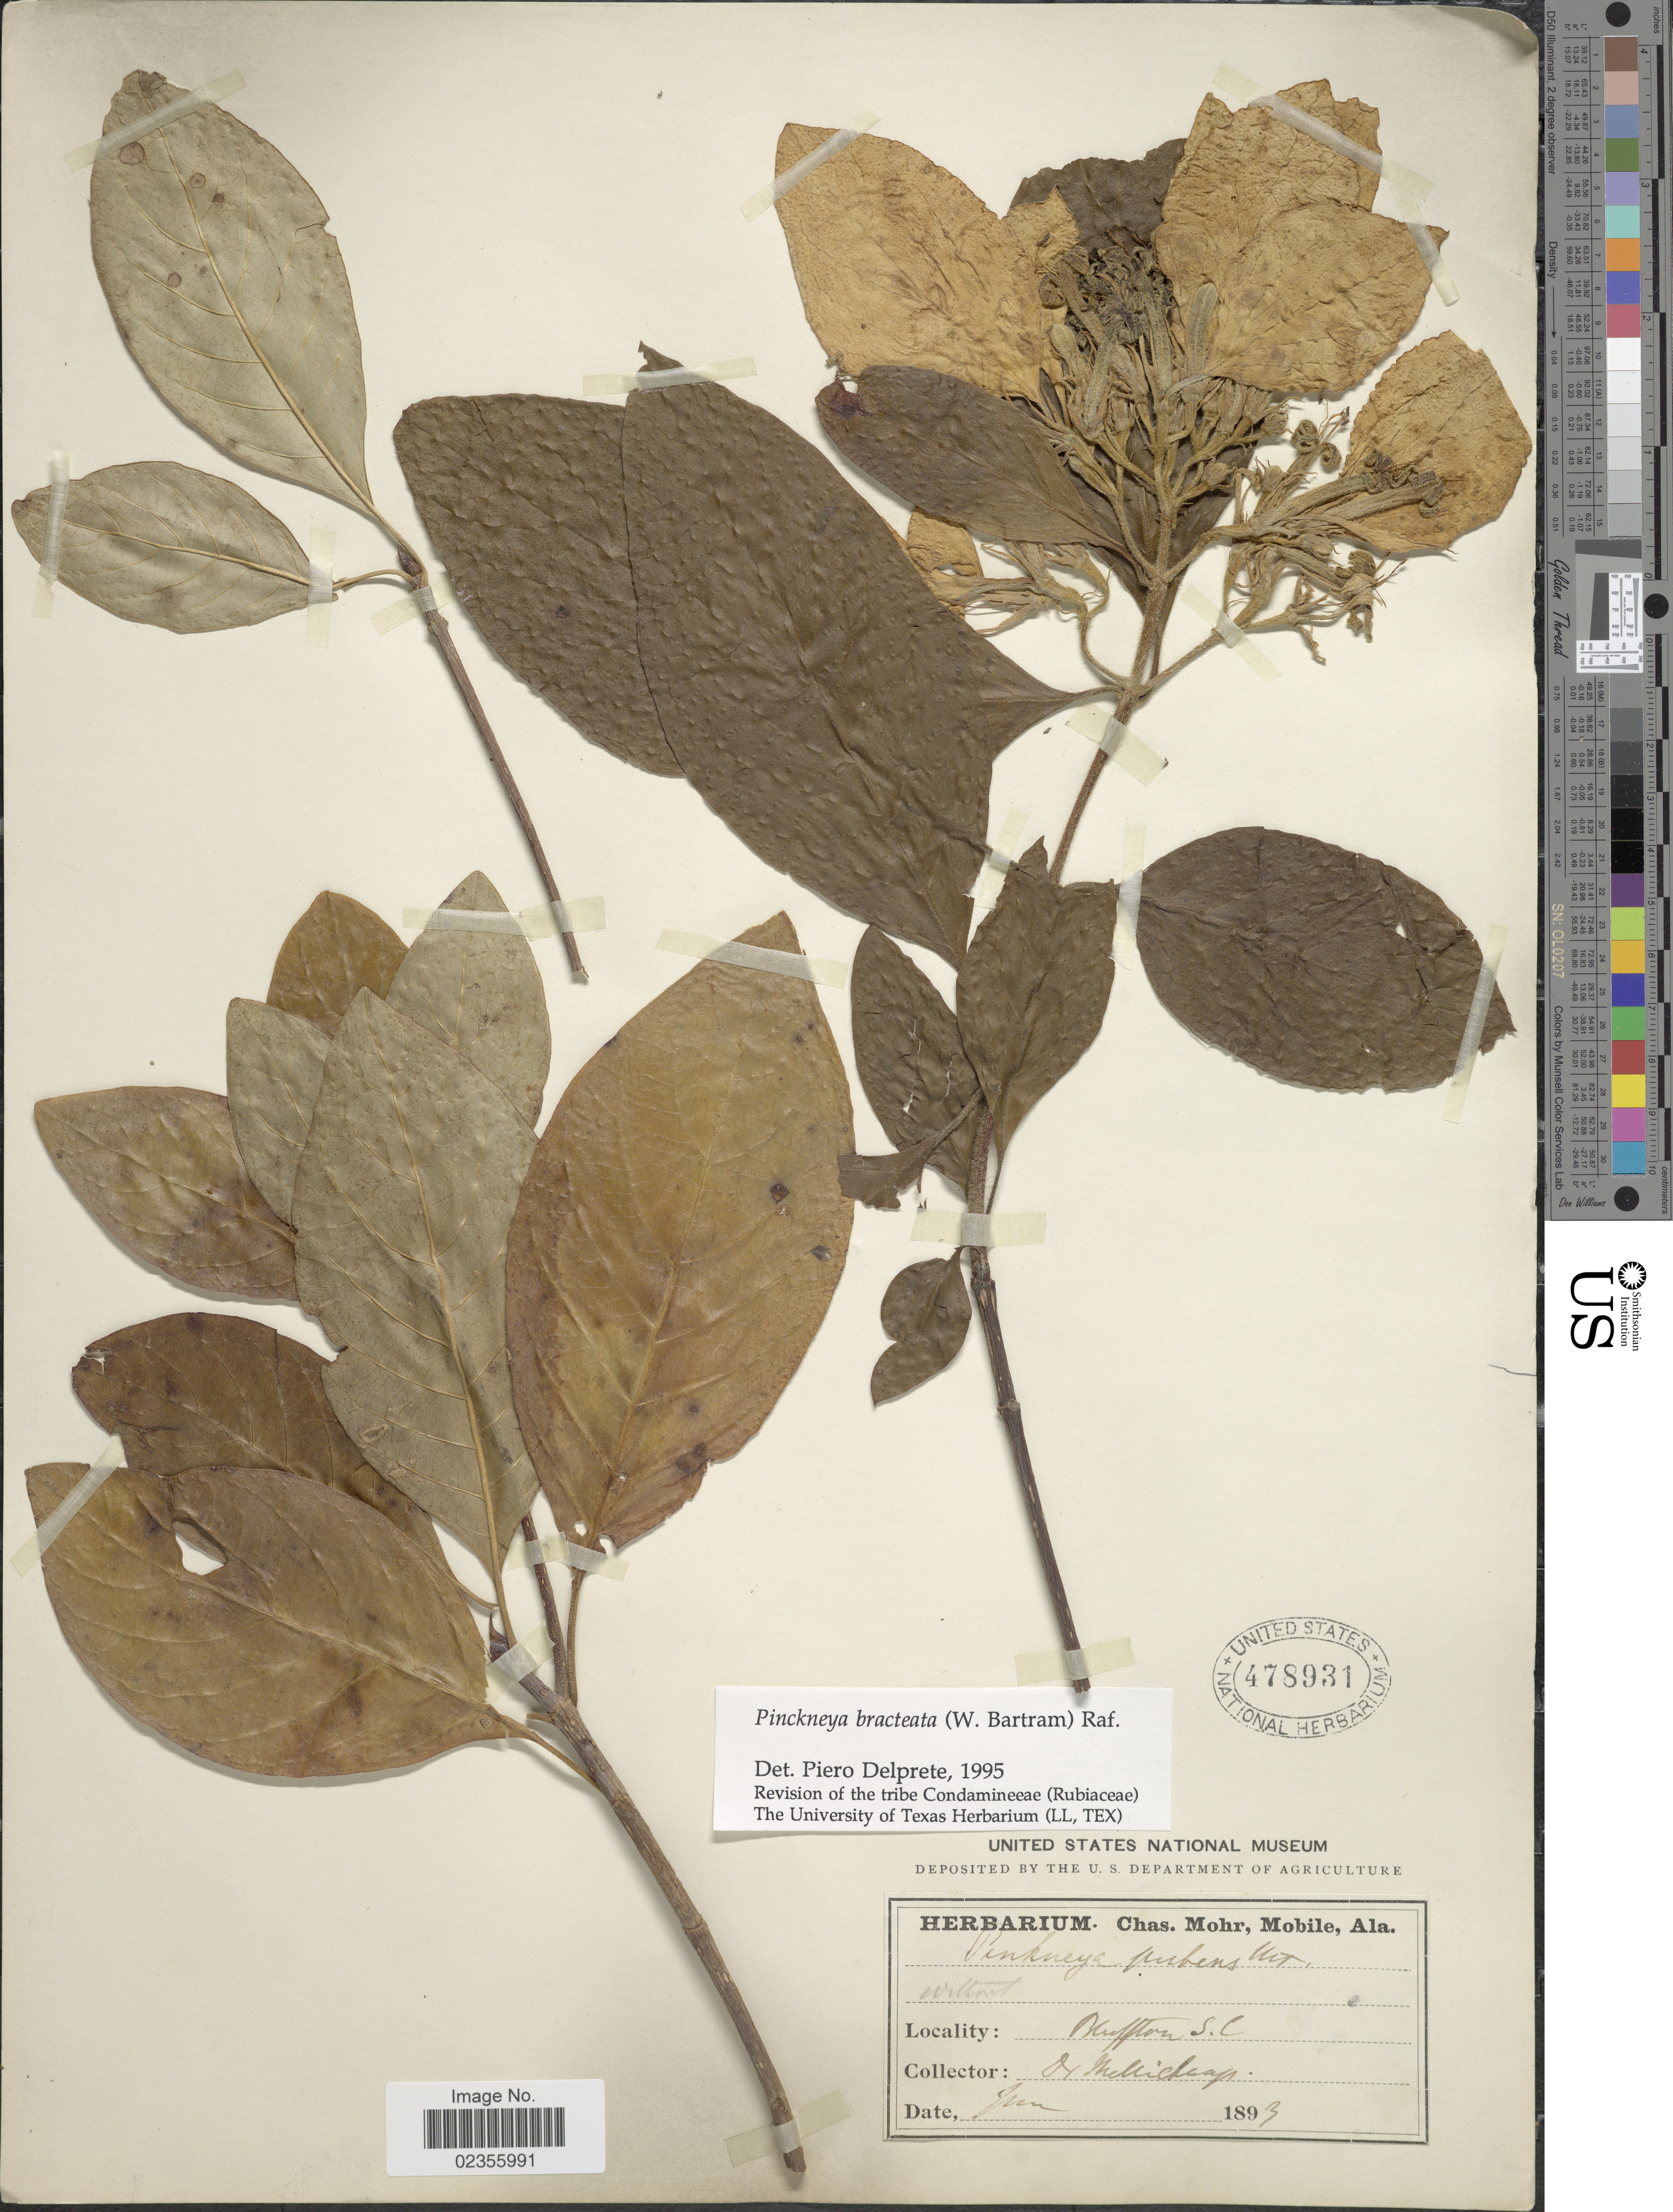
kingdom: Plantae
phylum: Tracheophyta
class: Magnoliopsida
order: Gentianales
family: Rubiaceae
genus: Pinckneya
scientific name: Pinckneya pubens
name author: Michx.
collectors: -. Mellichamp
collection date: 1893-06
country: United States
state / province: South Carolina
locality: Bluffton, S.C.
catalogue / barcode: US 478931